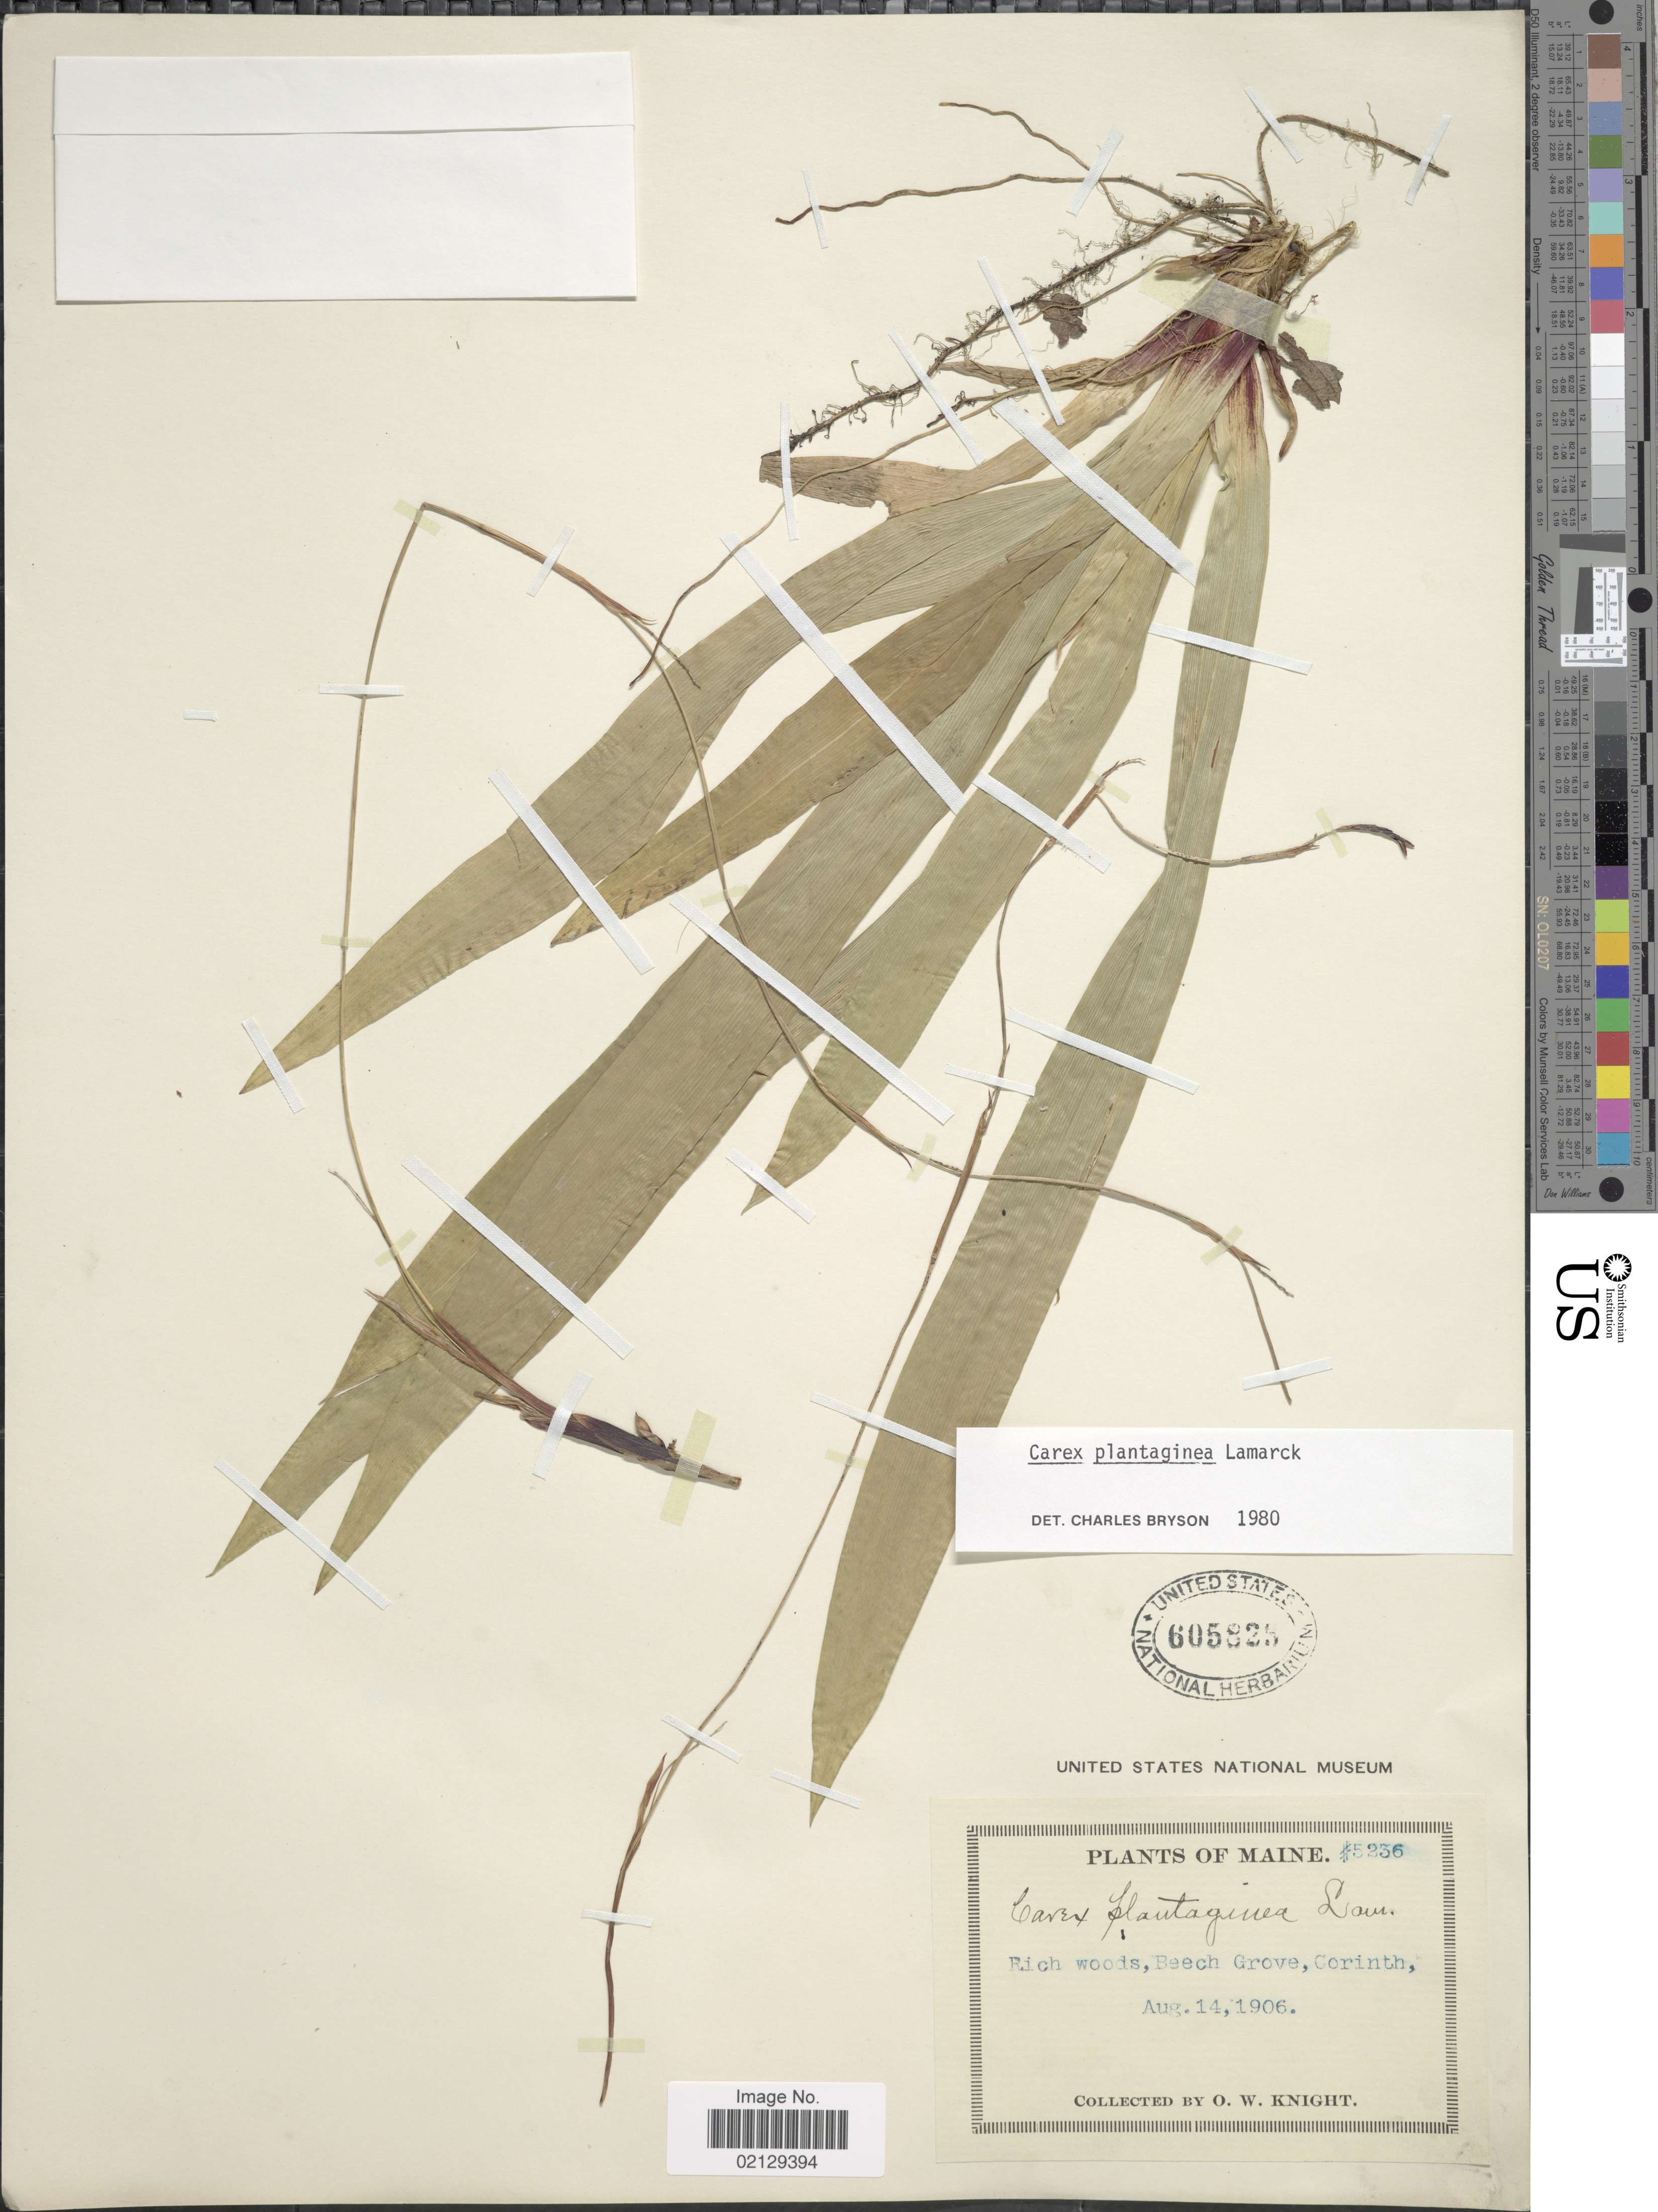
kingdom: Plantae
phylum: Tracheophyta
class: Liliopsida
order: Poales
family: Cyperaceae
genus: Carex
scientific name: Carex plantaginea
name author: Lam.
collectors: O. Knight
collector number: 5236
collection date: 1906-08-14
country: United States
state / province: Maine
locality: Rich woods, Beech Grove, Corinth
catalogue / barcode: US 605825